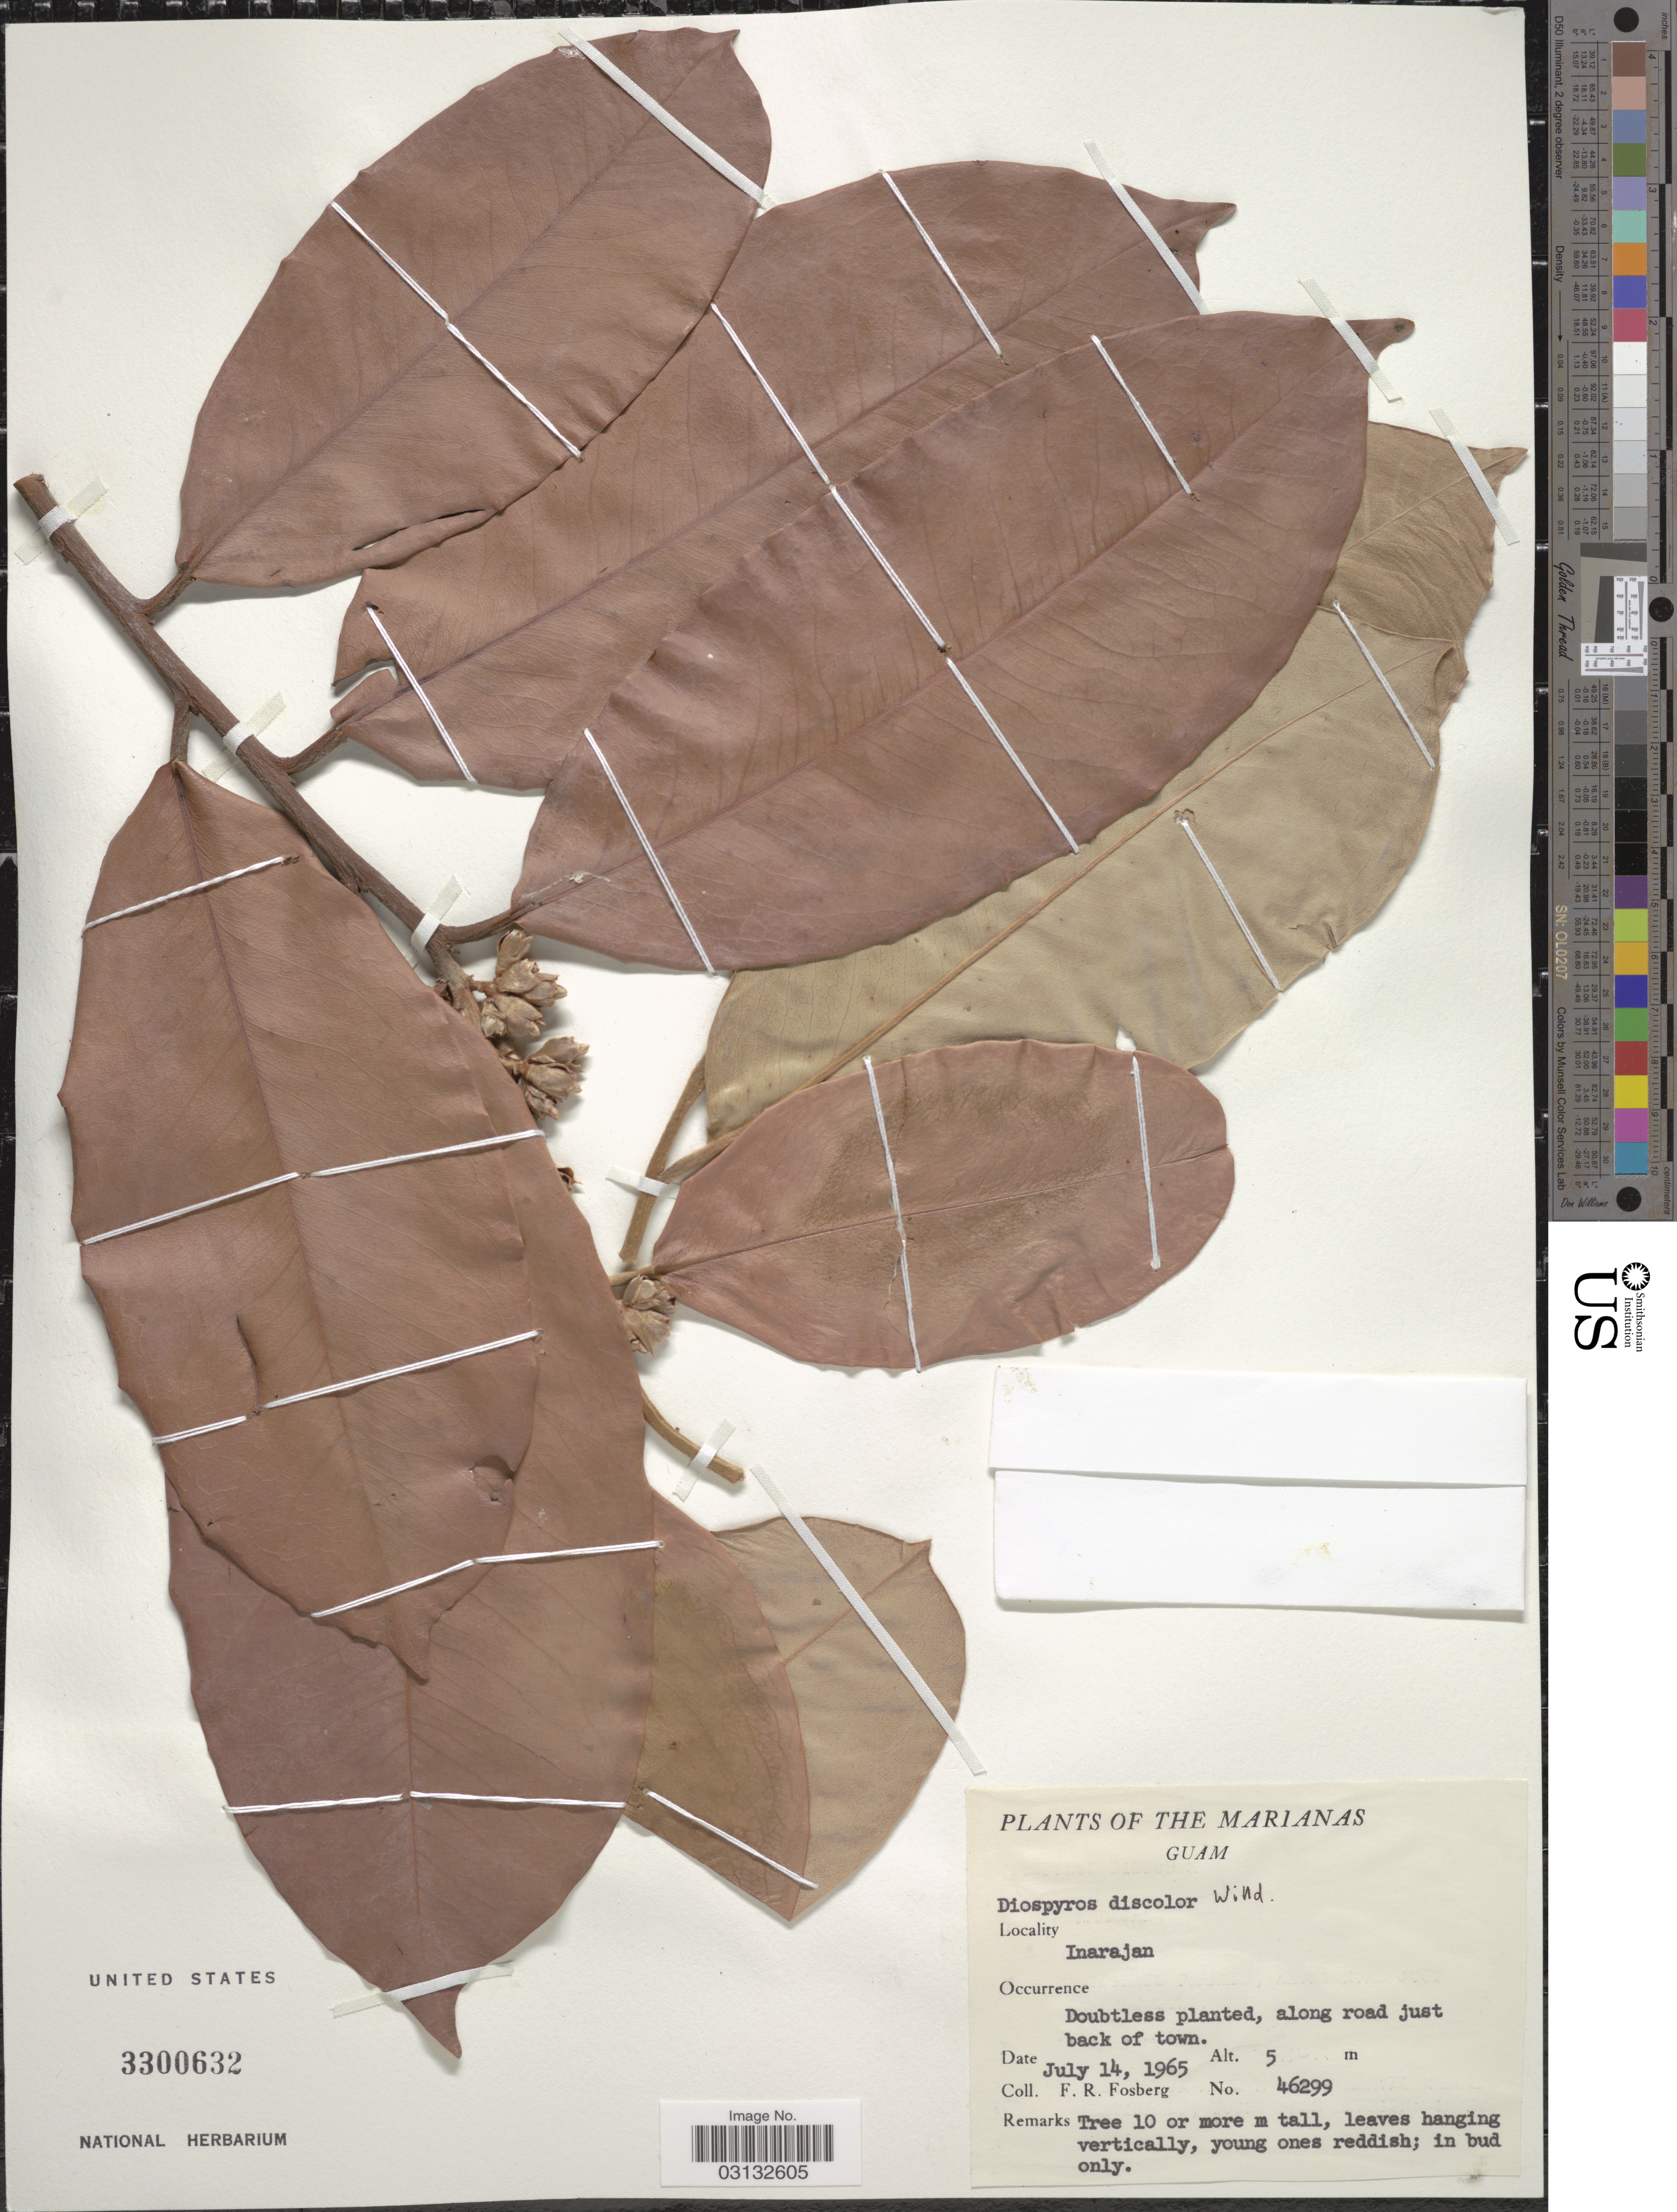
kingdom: Plantae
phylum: Tracheophyta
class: Magnoliopsida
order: Ericales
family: Ebenaceae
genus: Diospyros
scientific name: Diospyros discolor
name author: Willd.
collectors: F. R. Fosberg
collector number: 46299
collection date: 1965-07-14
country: Guam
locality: Marianas. Inarajan.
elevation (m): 5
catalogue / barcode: US 3300632